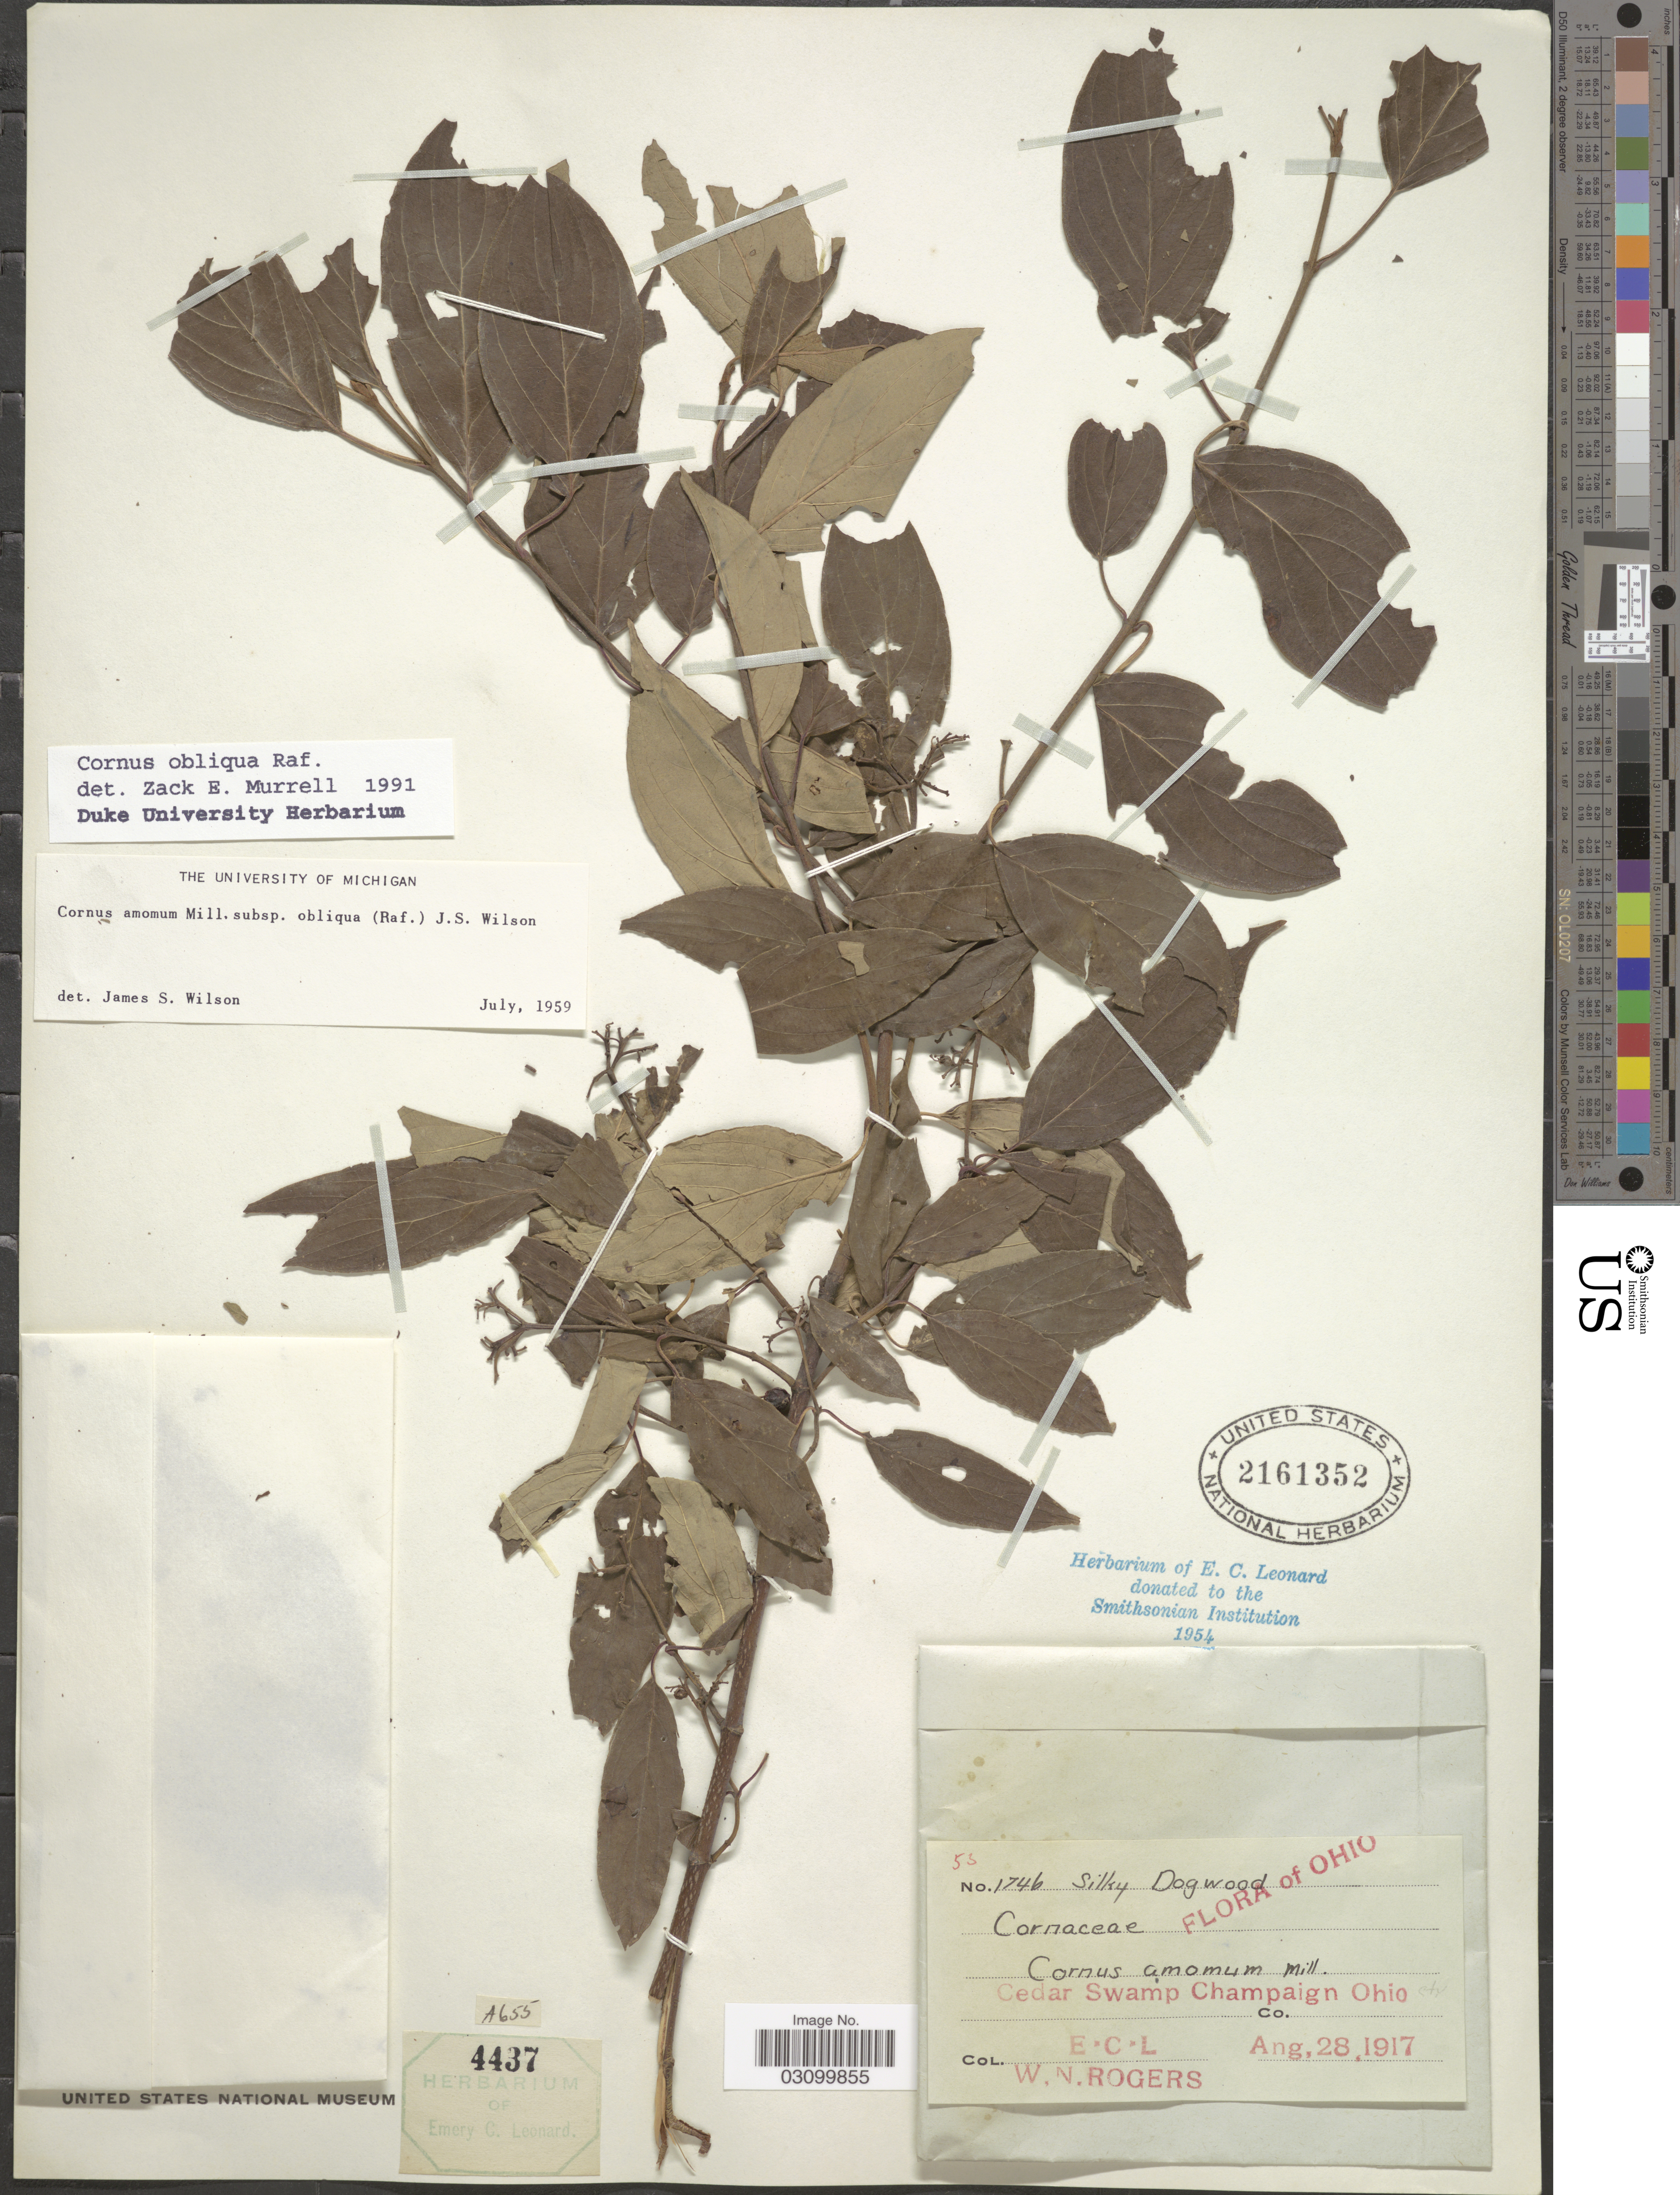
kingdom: Plantae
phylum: Tracheophyta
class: Magnoliopsida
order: Cornales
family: Cornaceae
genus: Cornus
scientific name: Cornus obliqua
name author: Raf.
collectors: E. C. Leonard & W. Rogers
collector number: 1746/53?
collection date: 1917-08-28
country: United States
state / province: Ohio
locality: Cedar Swamp Champaign.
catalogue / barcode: US 2161352